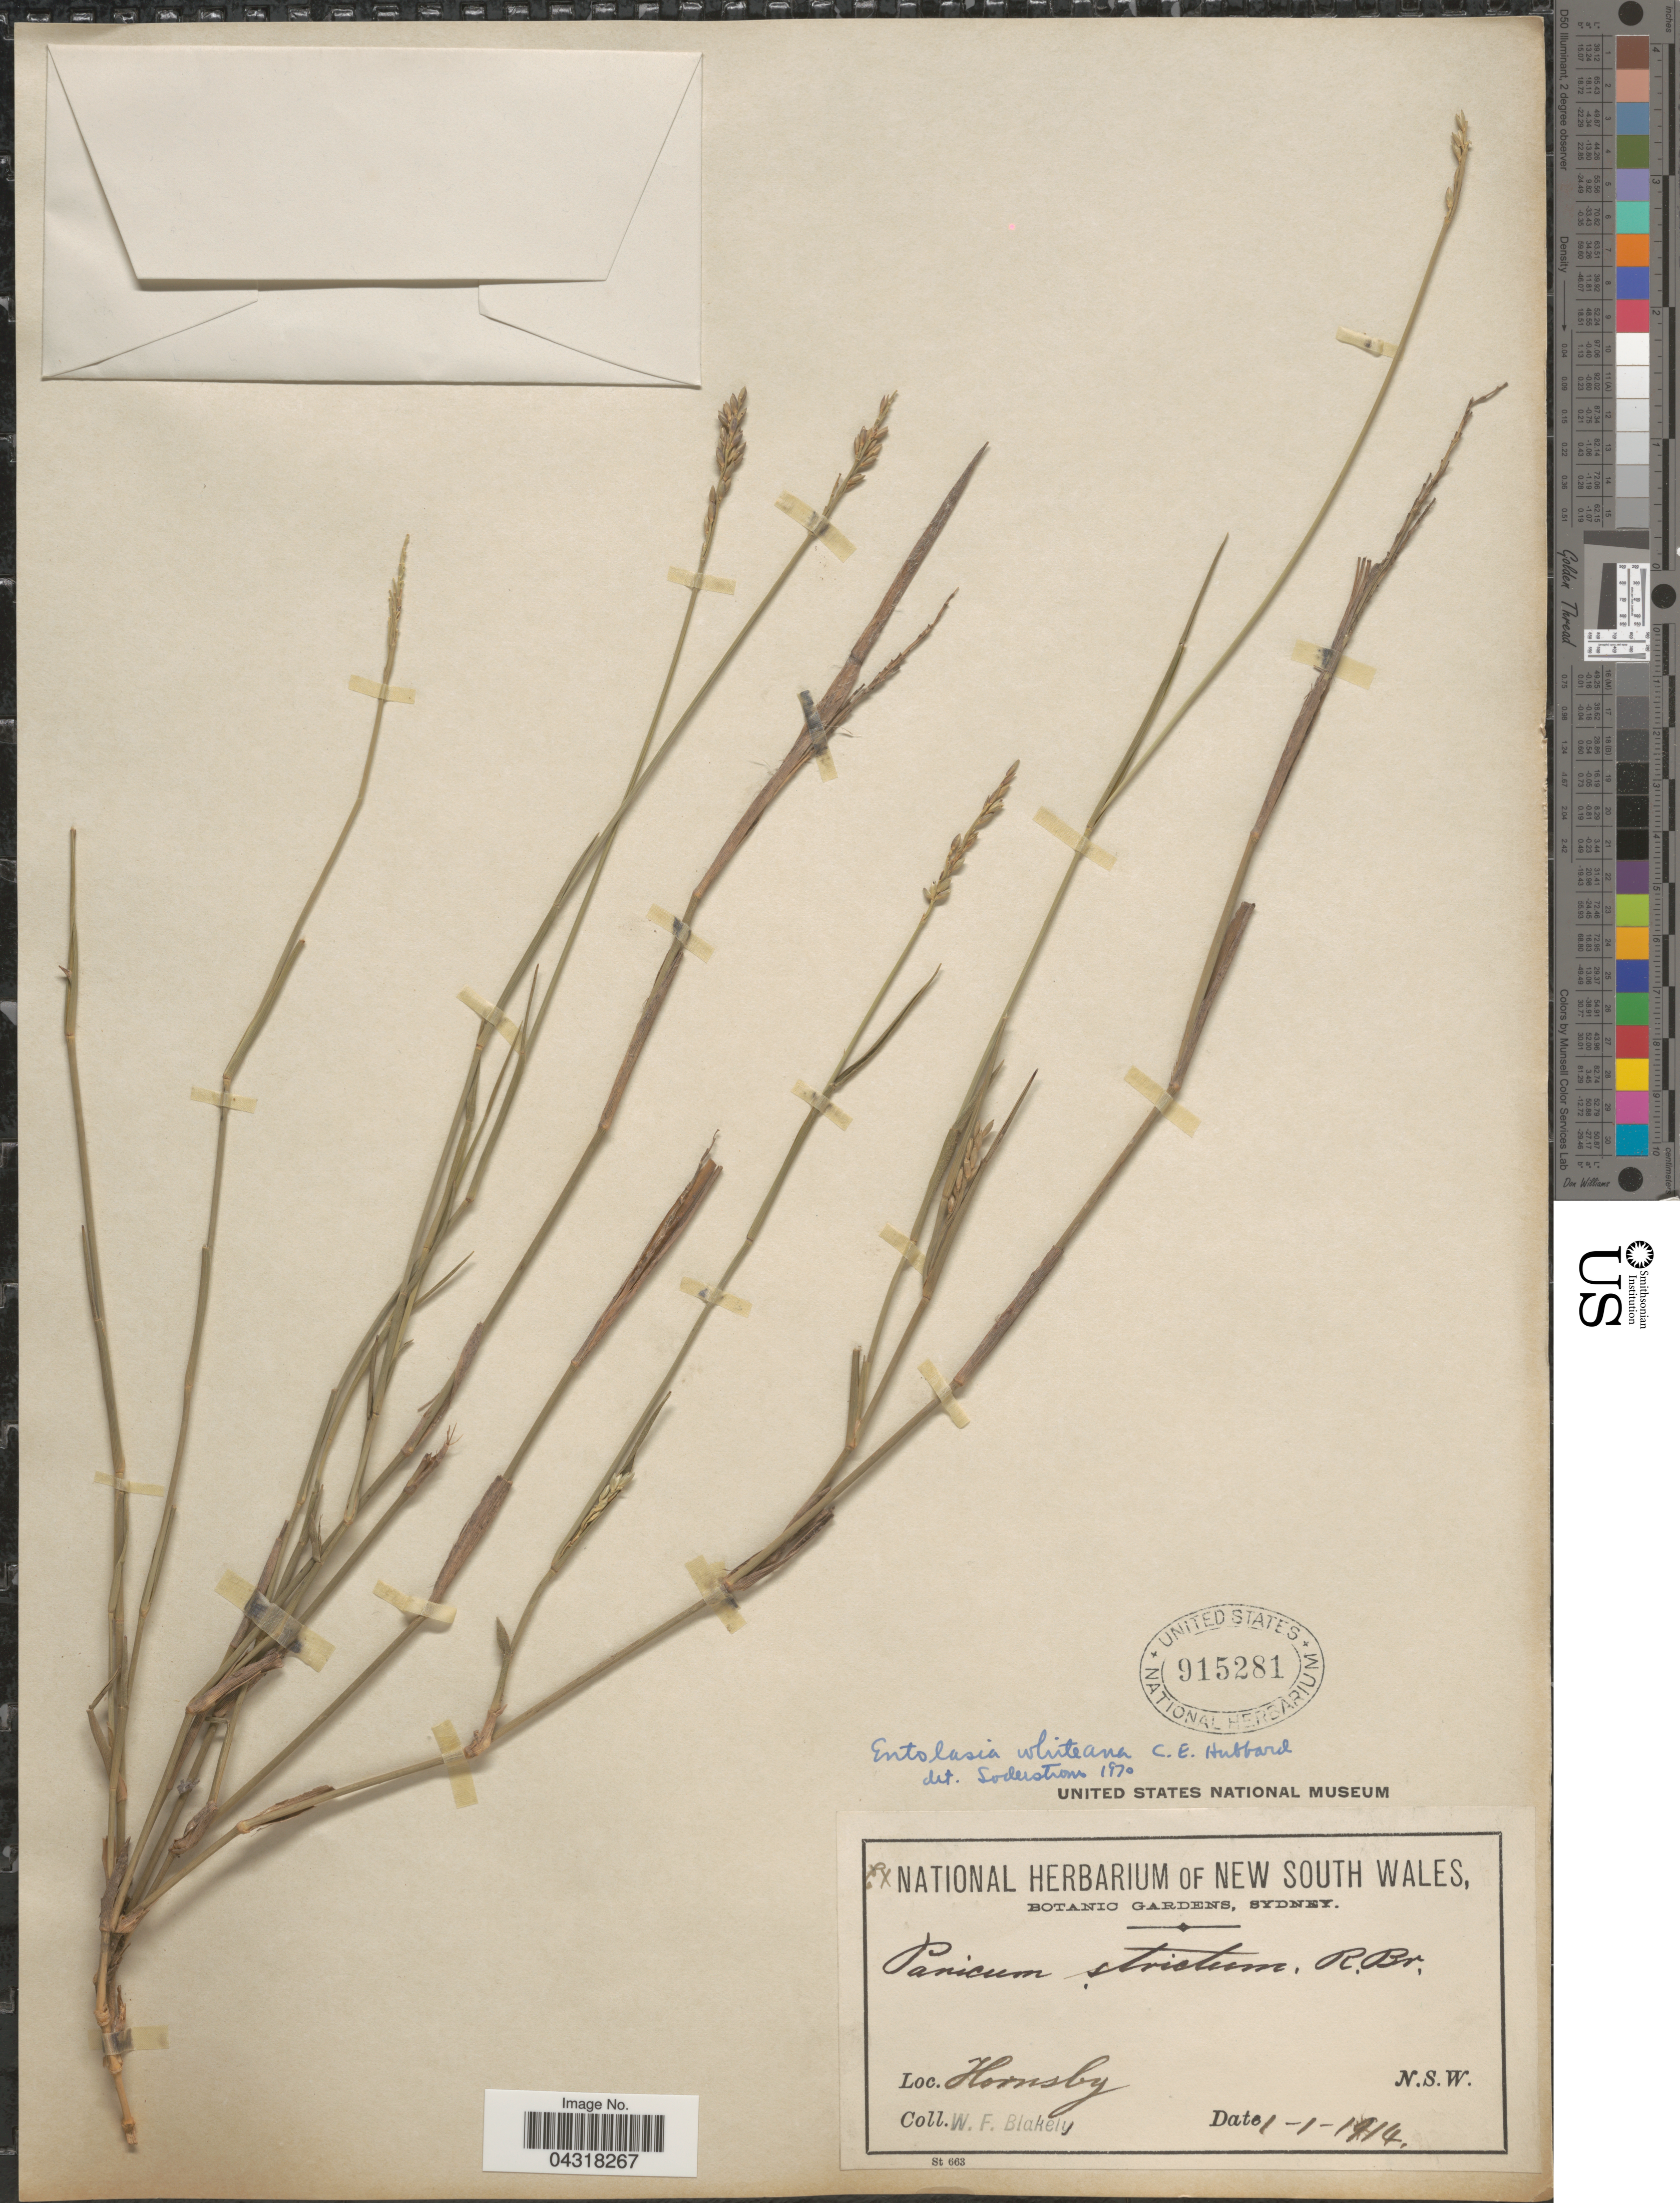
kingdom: Plantae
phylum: Tracheophyta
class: Liliopsida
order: Poales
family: Poaceae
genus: Entolasia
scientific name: Entolasia whiteana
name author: C.E. Hubb.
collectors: W. Blakely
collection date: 1914-01-01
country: Australia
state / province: New South Wales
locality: Hornsby.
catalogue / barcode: US 915281